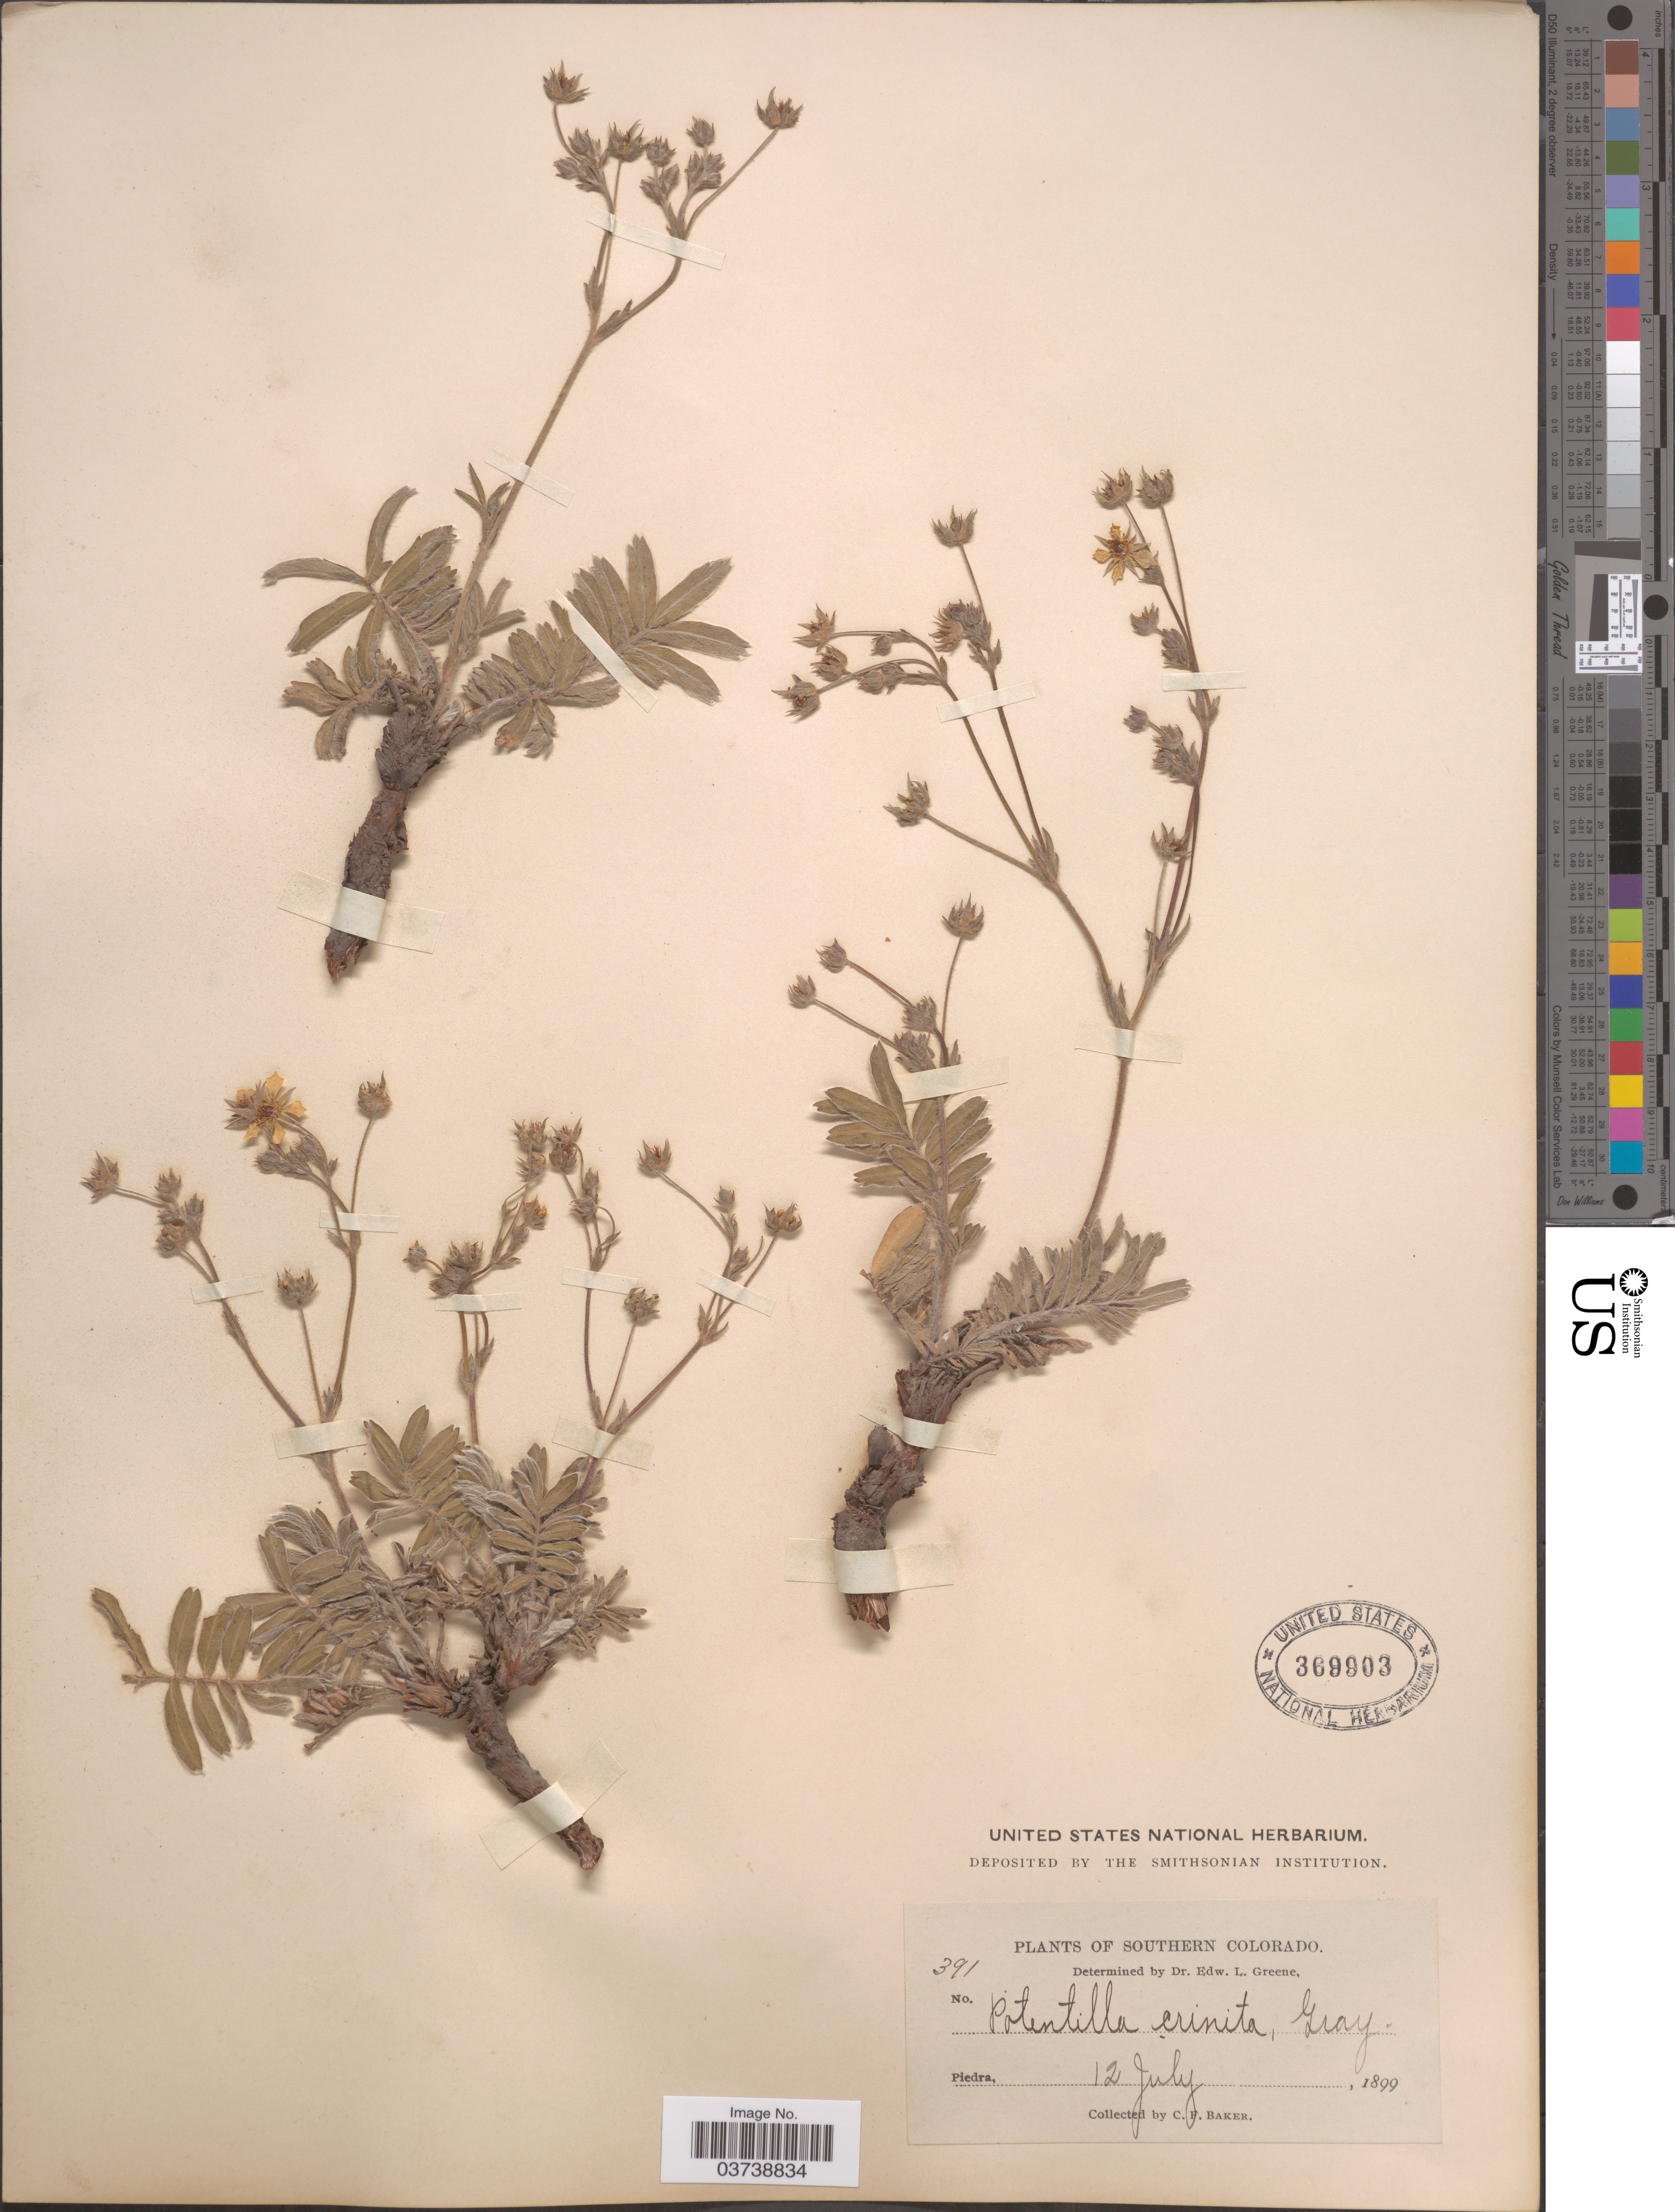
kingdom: Plantae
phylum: Tracheophyta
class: Magnoliopsida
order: Rosales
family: Rosaceae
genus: Potentilla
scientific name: Potentilla crinita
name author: A. Gray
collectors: C. F. Baker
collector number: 391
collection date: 1899-07-12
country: United States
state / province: Colorado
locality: Southern Colorado.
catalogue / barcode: US 369903